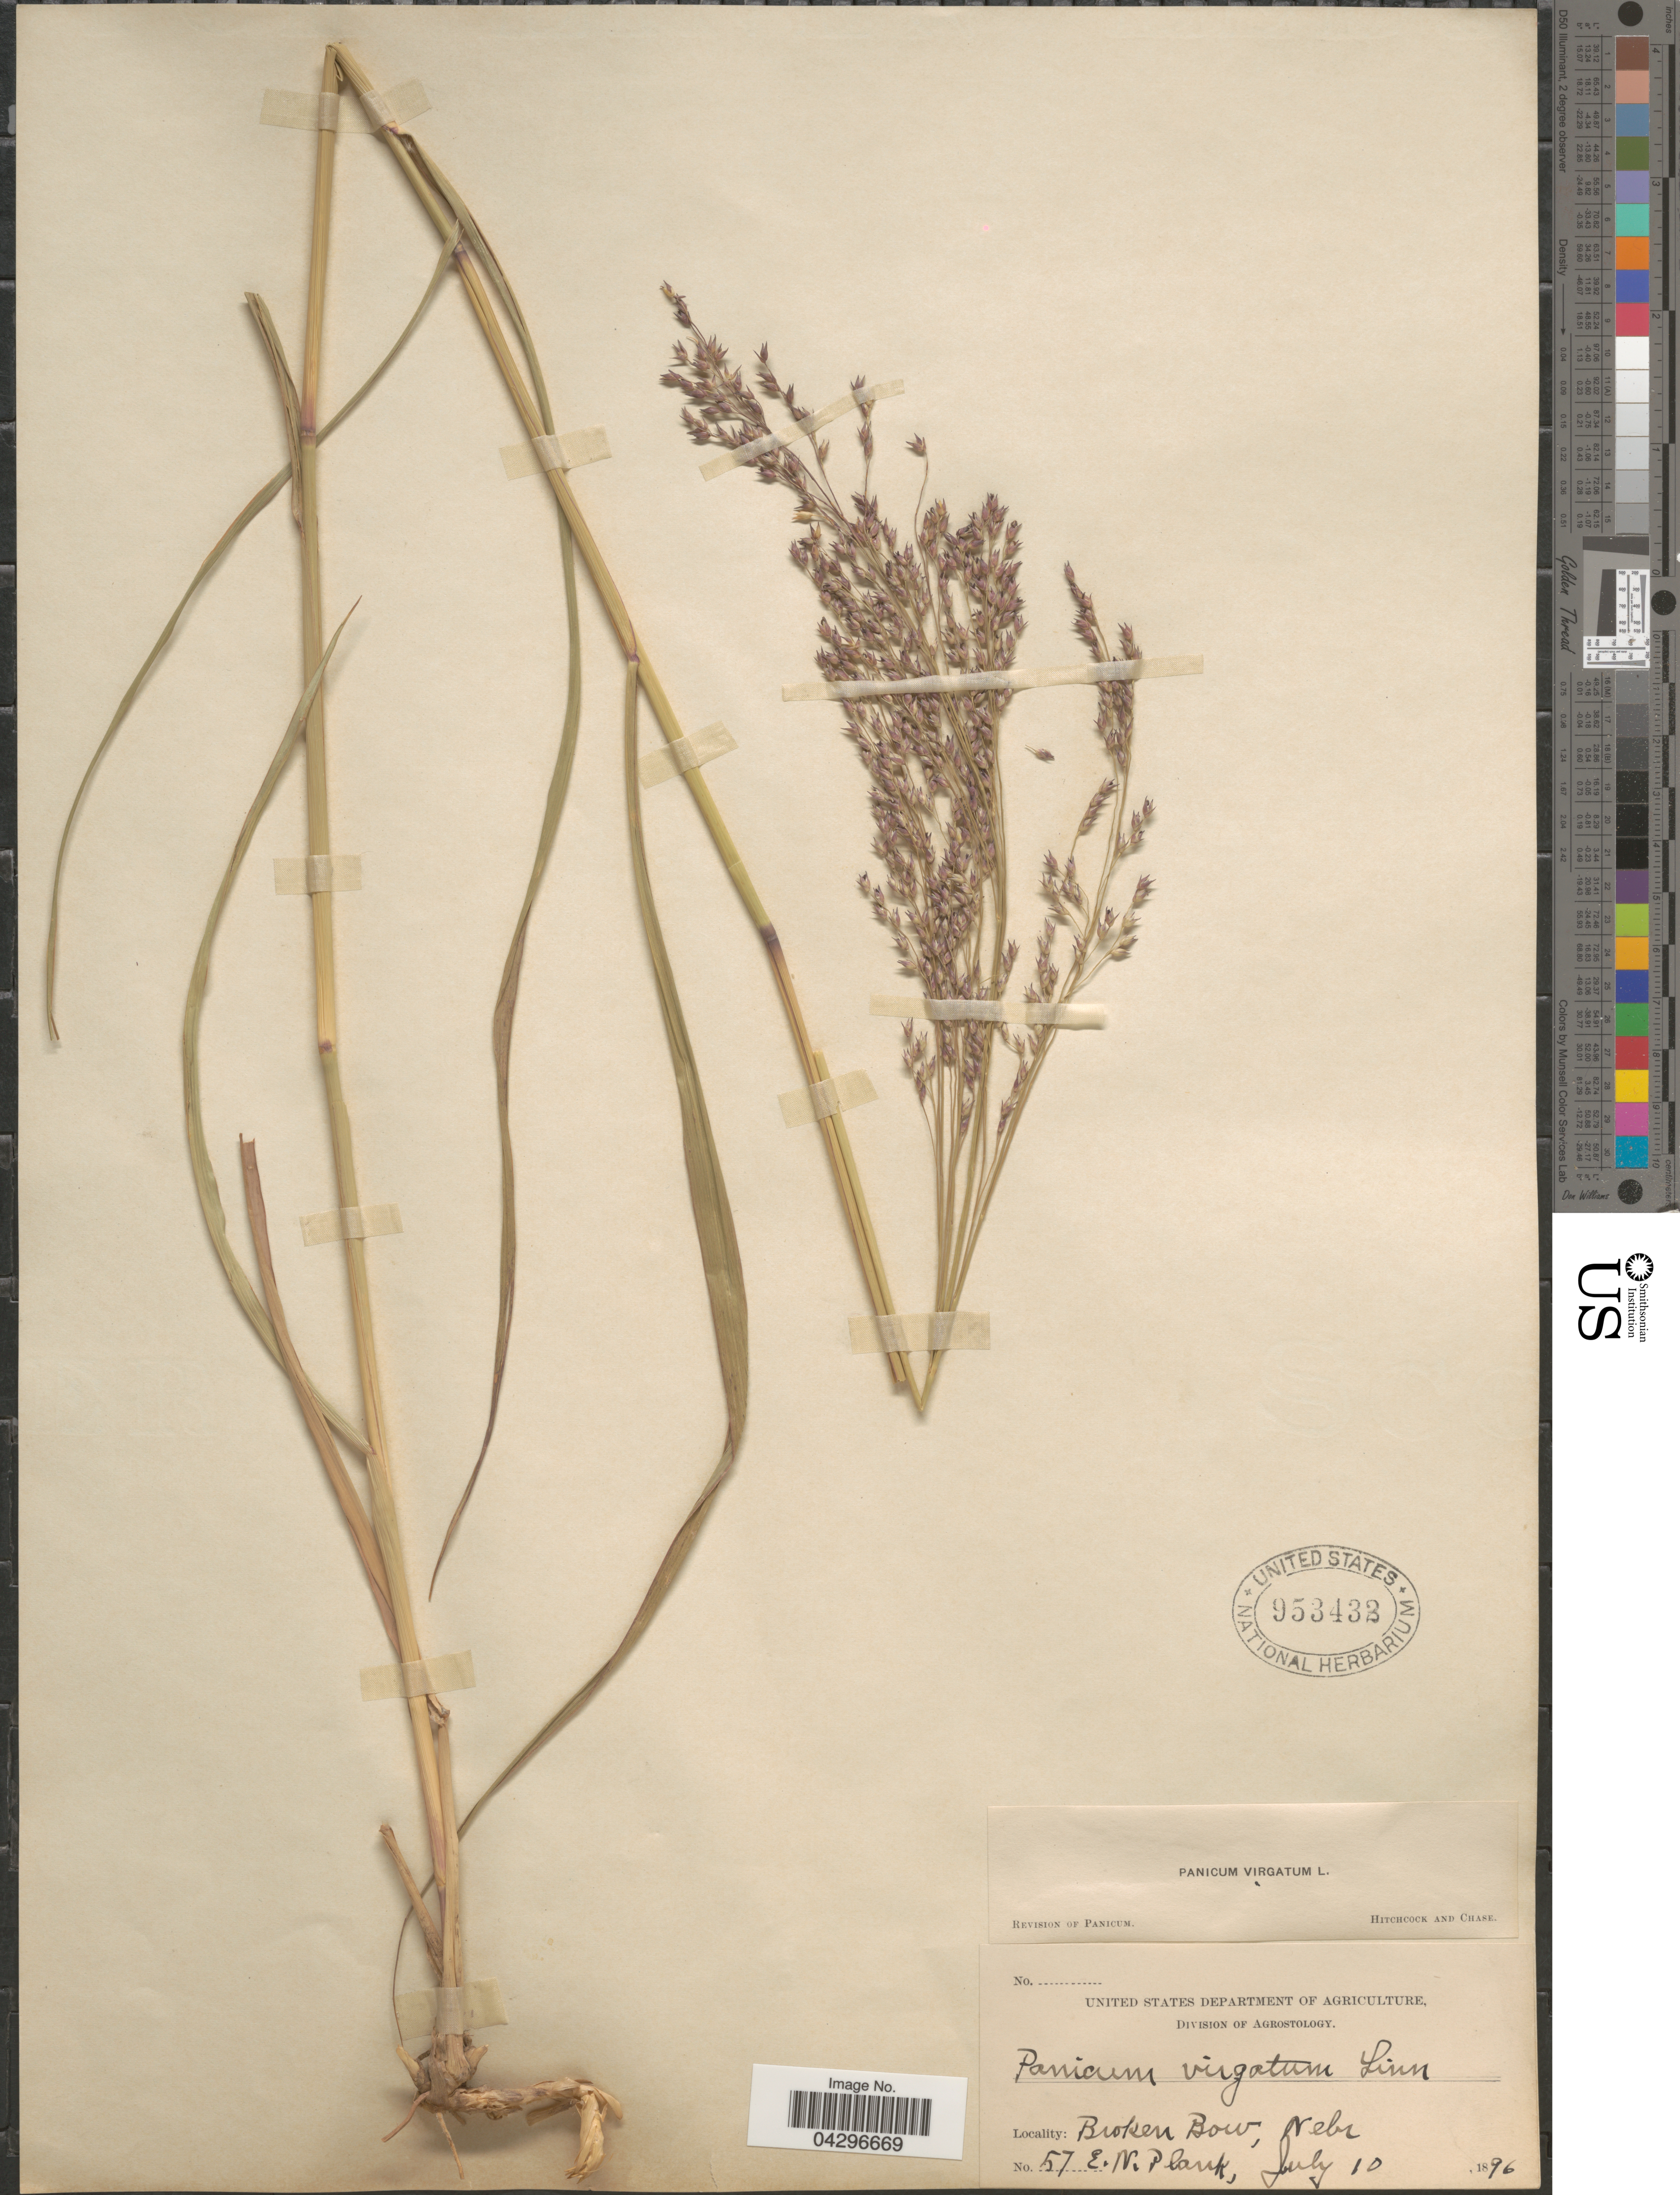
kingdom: Plantae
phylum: Tracheophyta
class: Liliopsida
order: Poales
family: Poaceae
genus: Panicum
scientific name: Panicum virgatum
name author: L.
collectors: E. Plank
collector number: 57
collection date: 1896-07-10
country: United States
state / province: Nebraska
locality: Broken Bow.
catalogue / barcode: US 953432